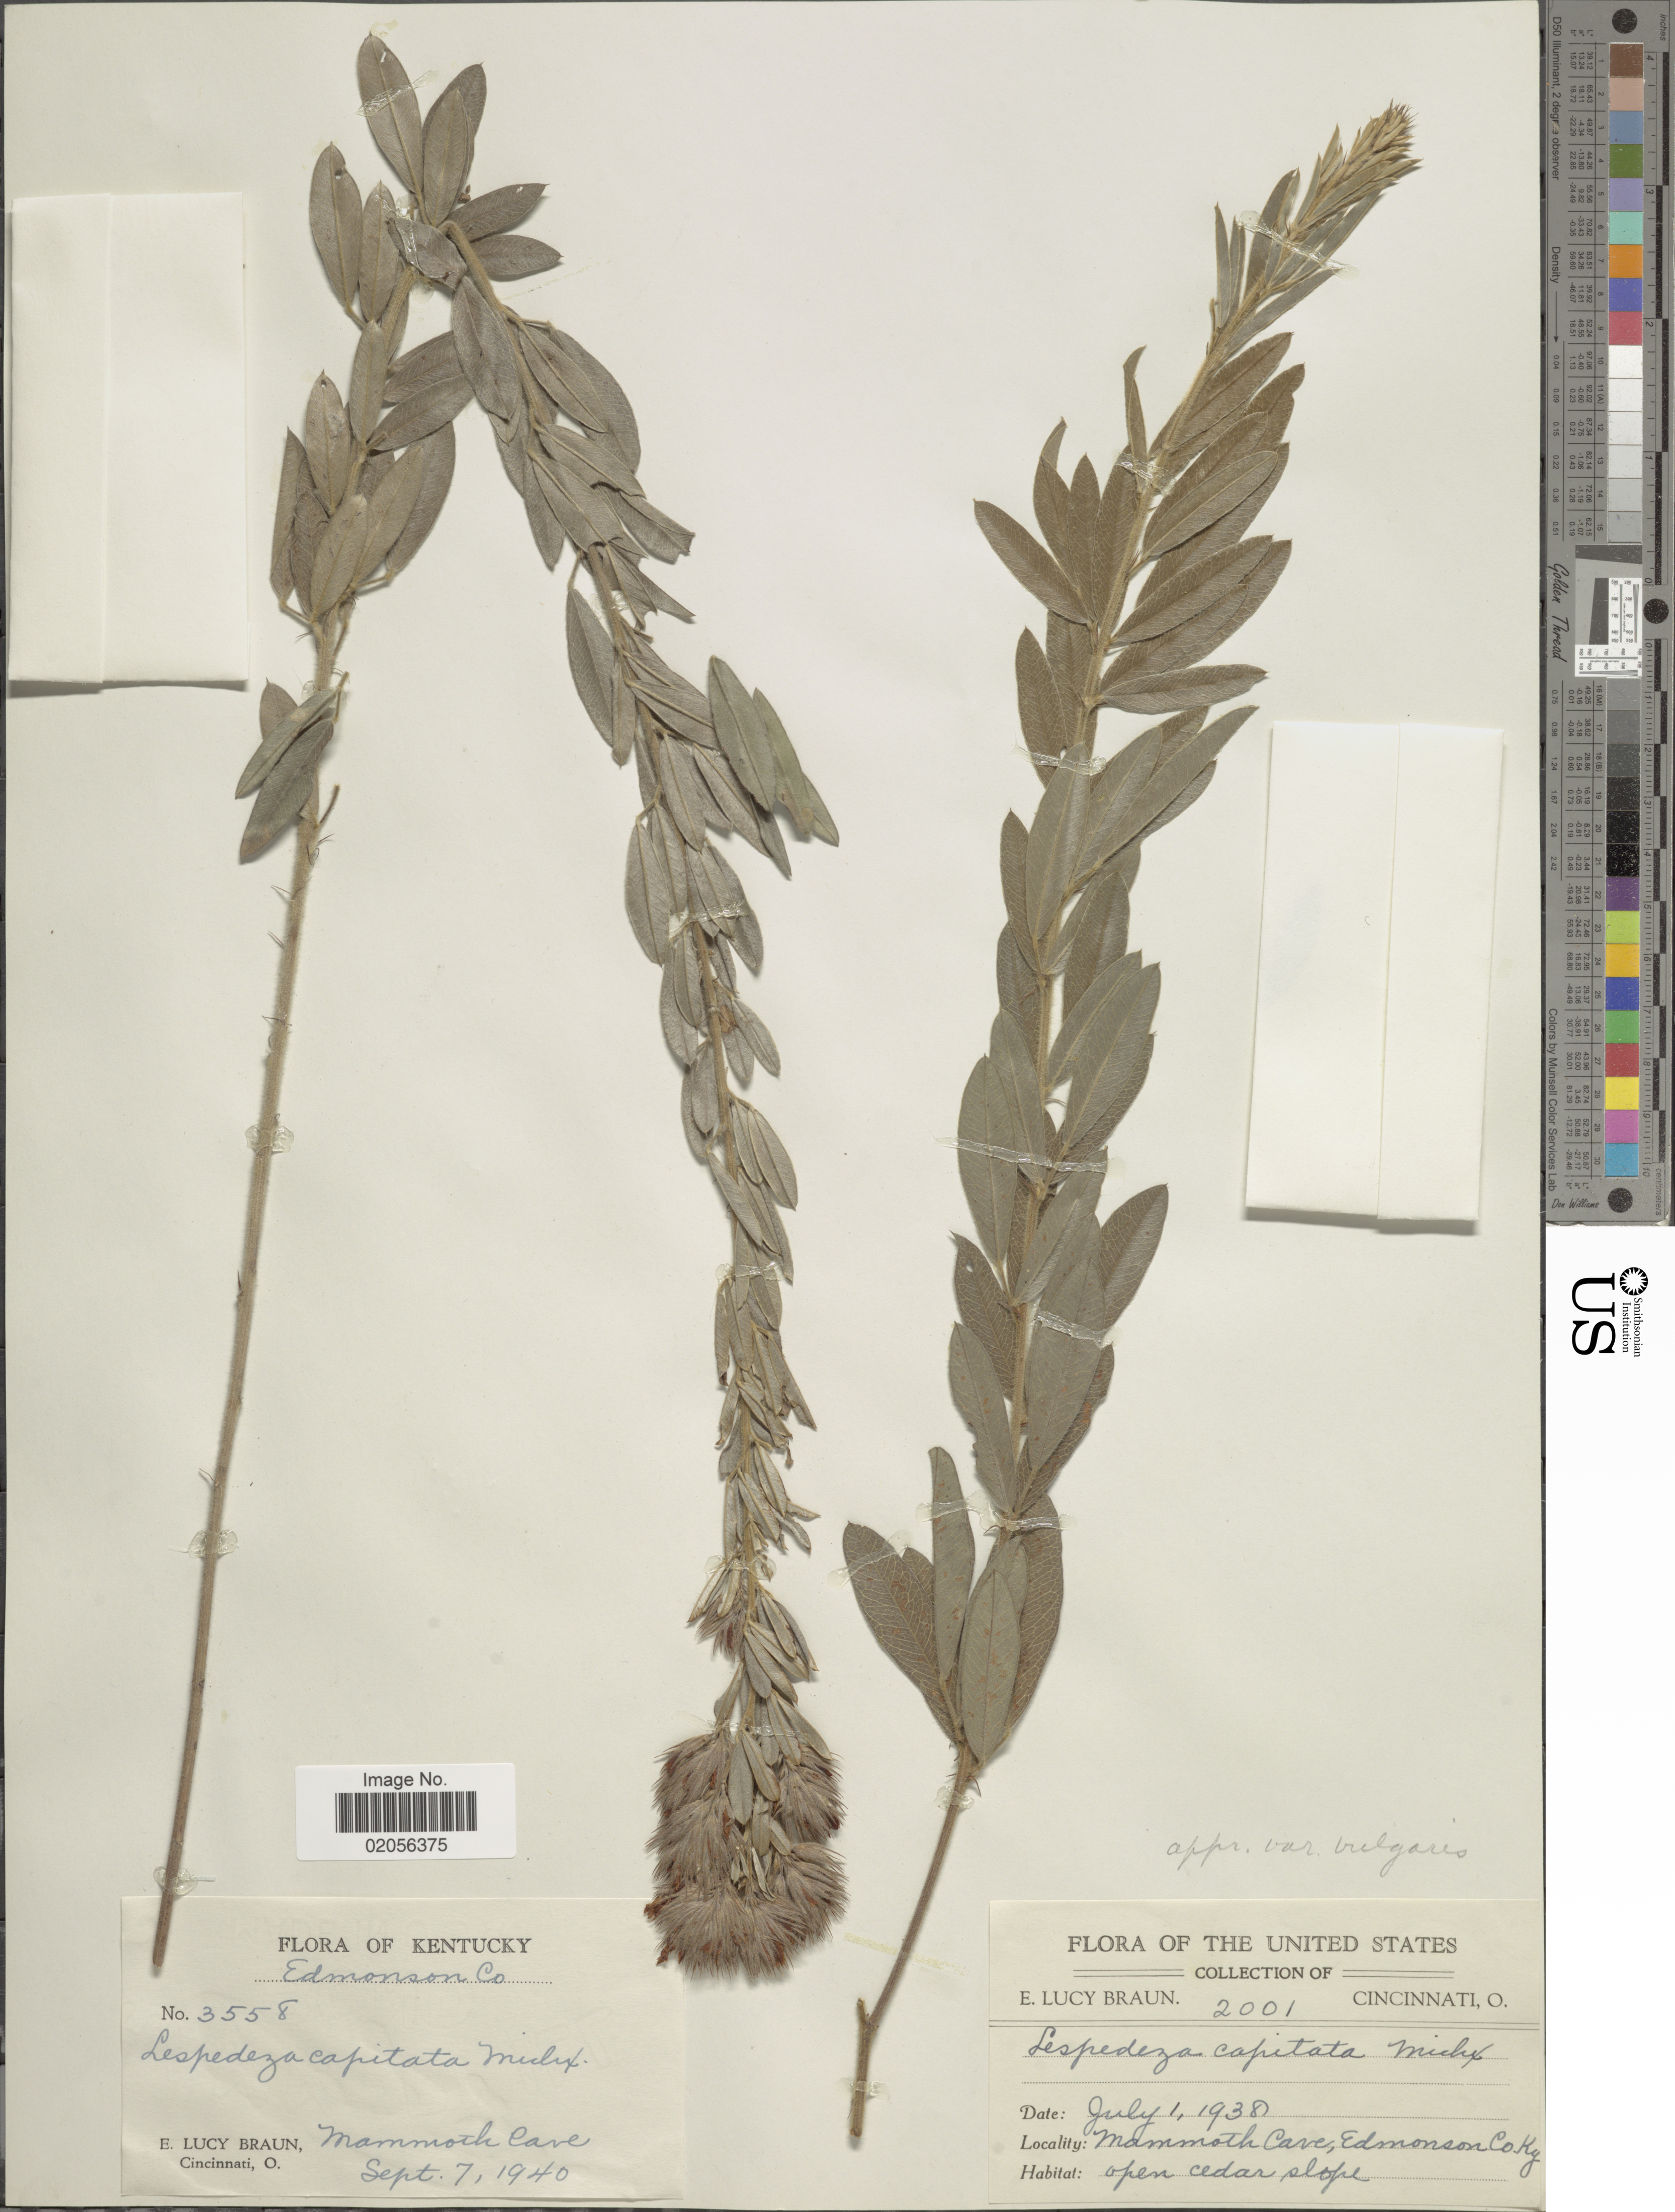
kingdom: Plantae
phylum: Tracheophyta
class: Magnoliopsida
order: Fabales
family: Fabaceae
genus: Lespedeza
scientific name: Lespedeza capitata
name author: Michx.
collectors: E. L. Braun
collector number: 2001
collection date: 1938-07-01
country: United States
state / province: Kentucky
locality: Edmonson Co. Mammoth Cave